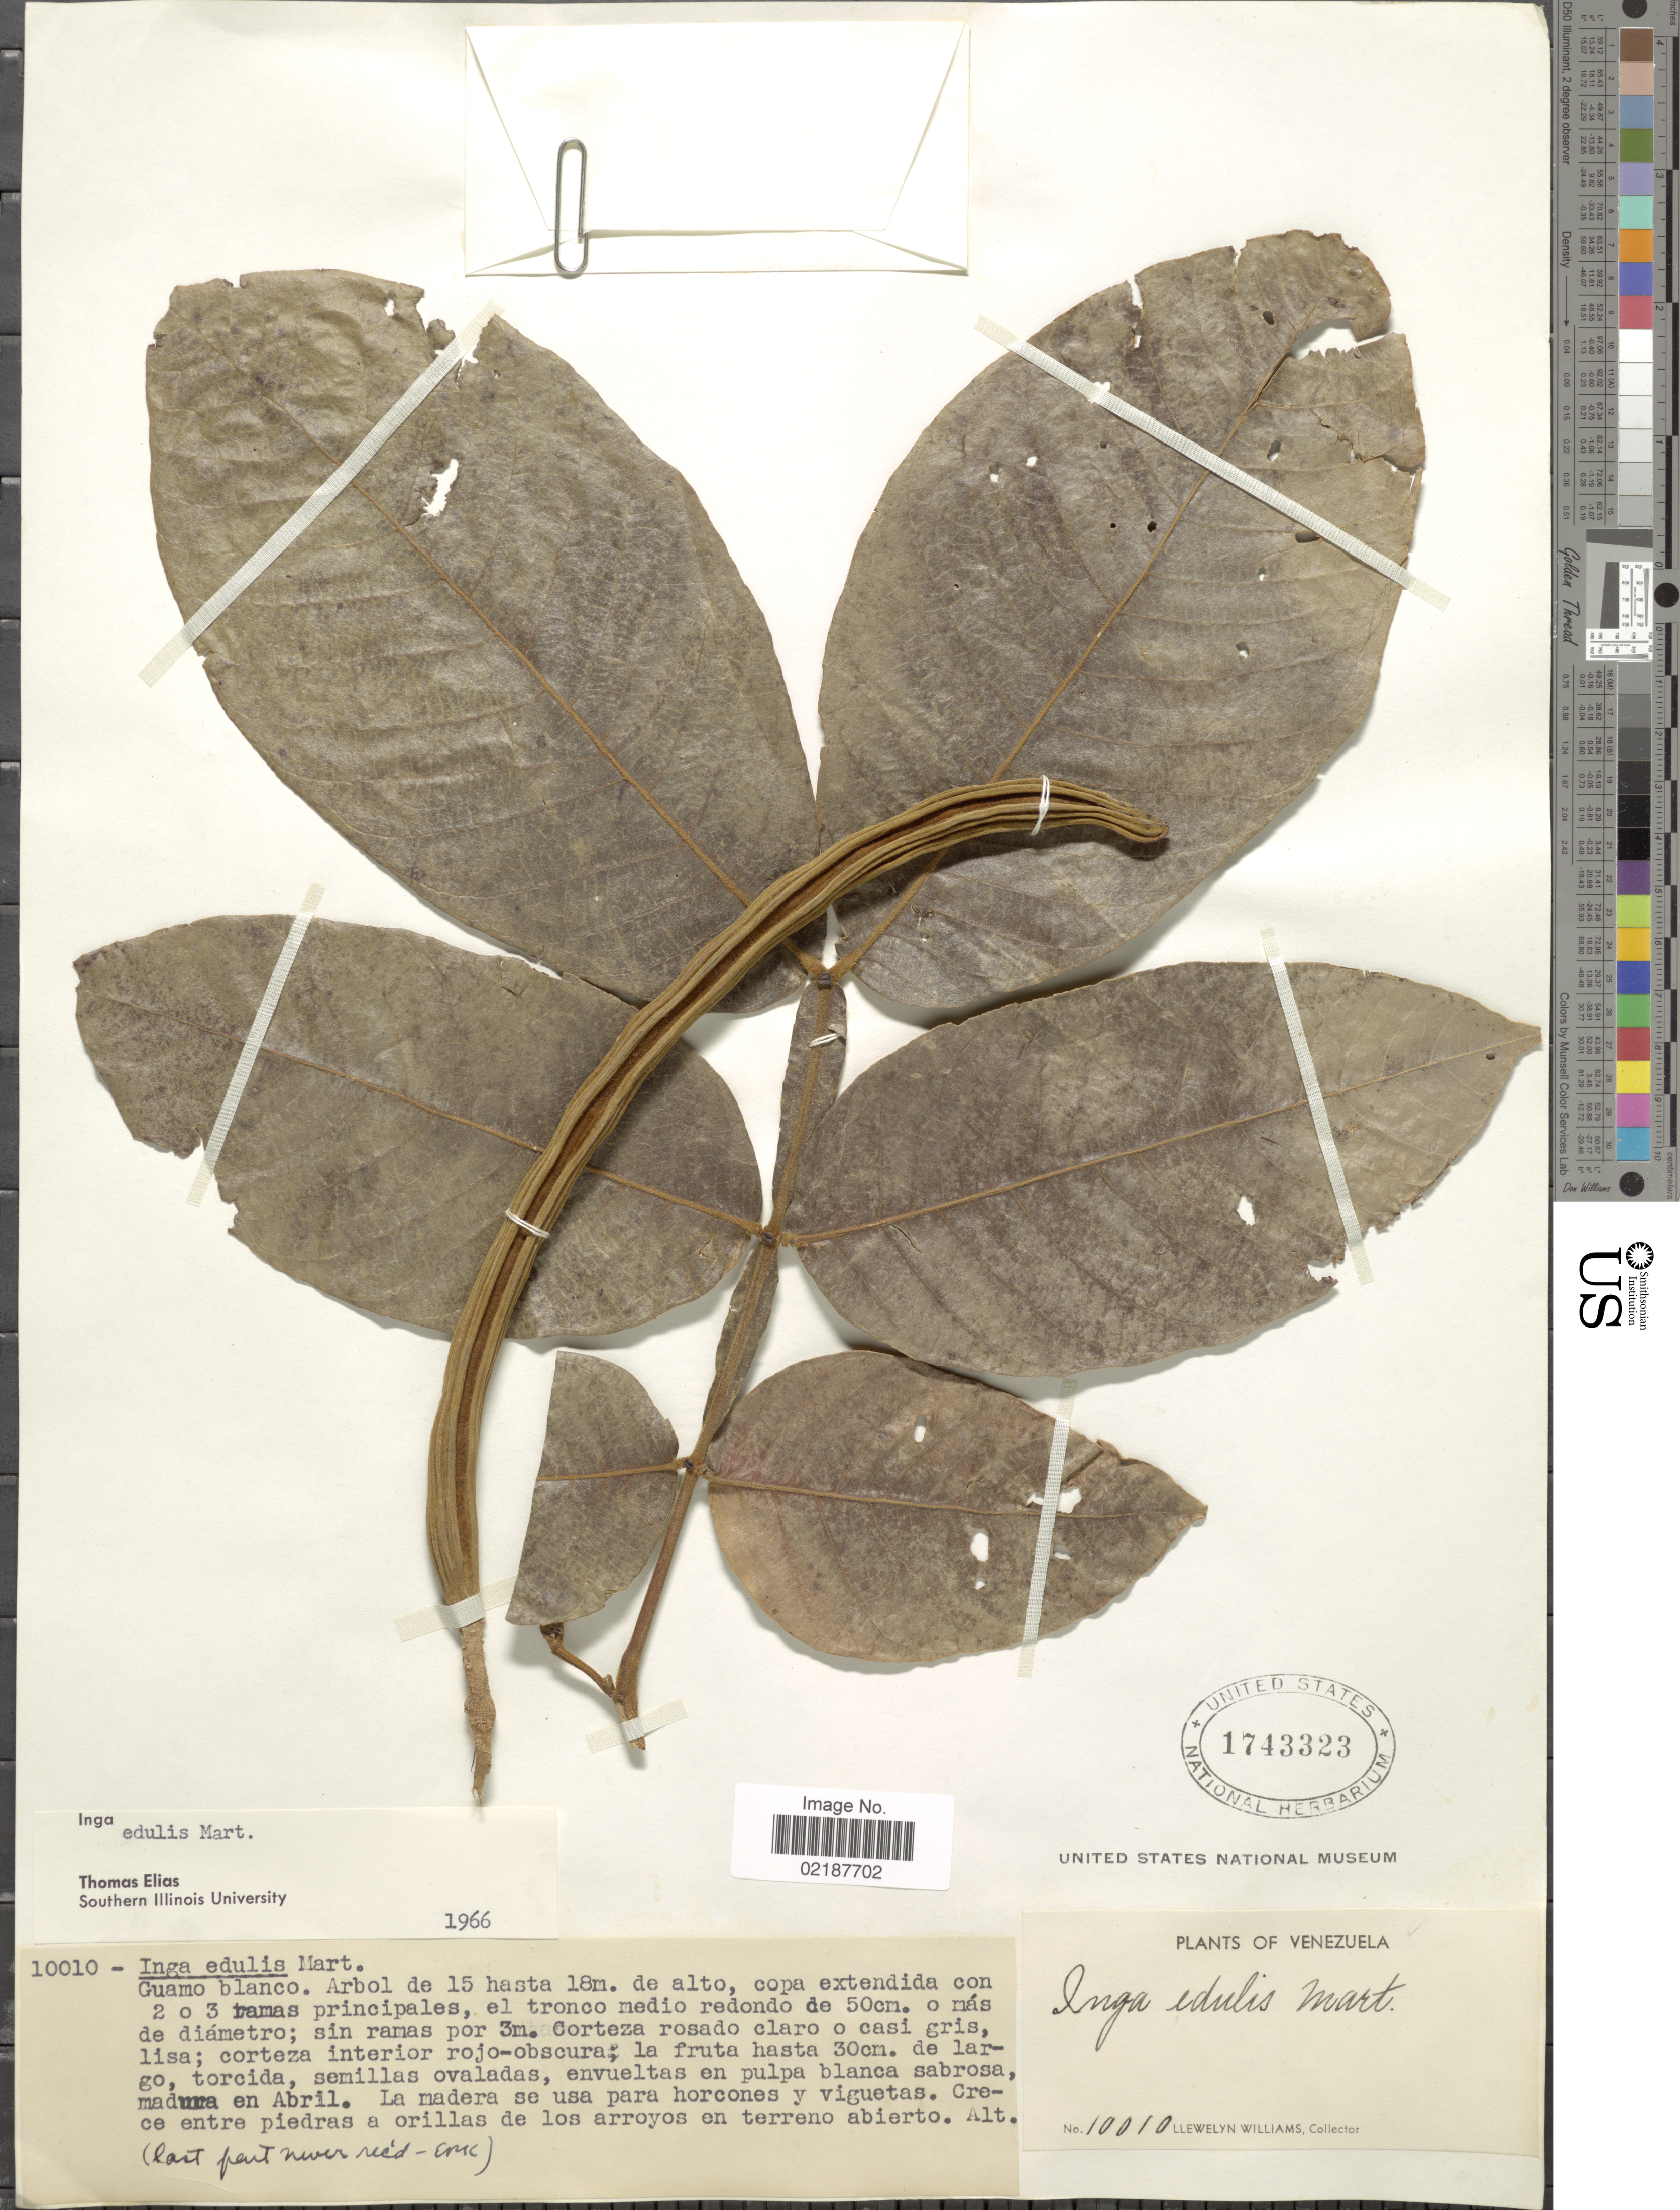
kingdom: Plantae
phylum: Tracheophyta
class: Magnoliopsida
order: Fabales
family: Fabaceae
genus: Inga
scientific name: Inga edulis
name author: Mart.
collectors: Ll. Williams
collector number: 10010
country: Venezuela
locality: La madera se usa para horcones y viguetas, Crece entre piedras a orillas de los arroyos en terreno abierto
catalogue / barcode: US 1743323